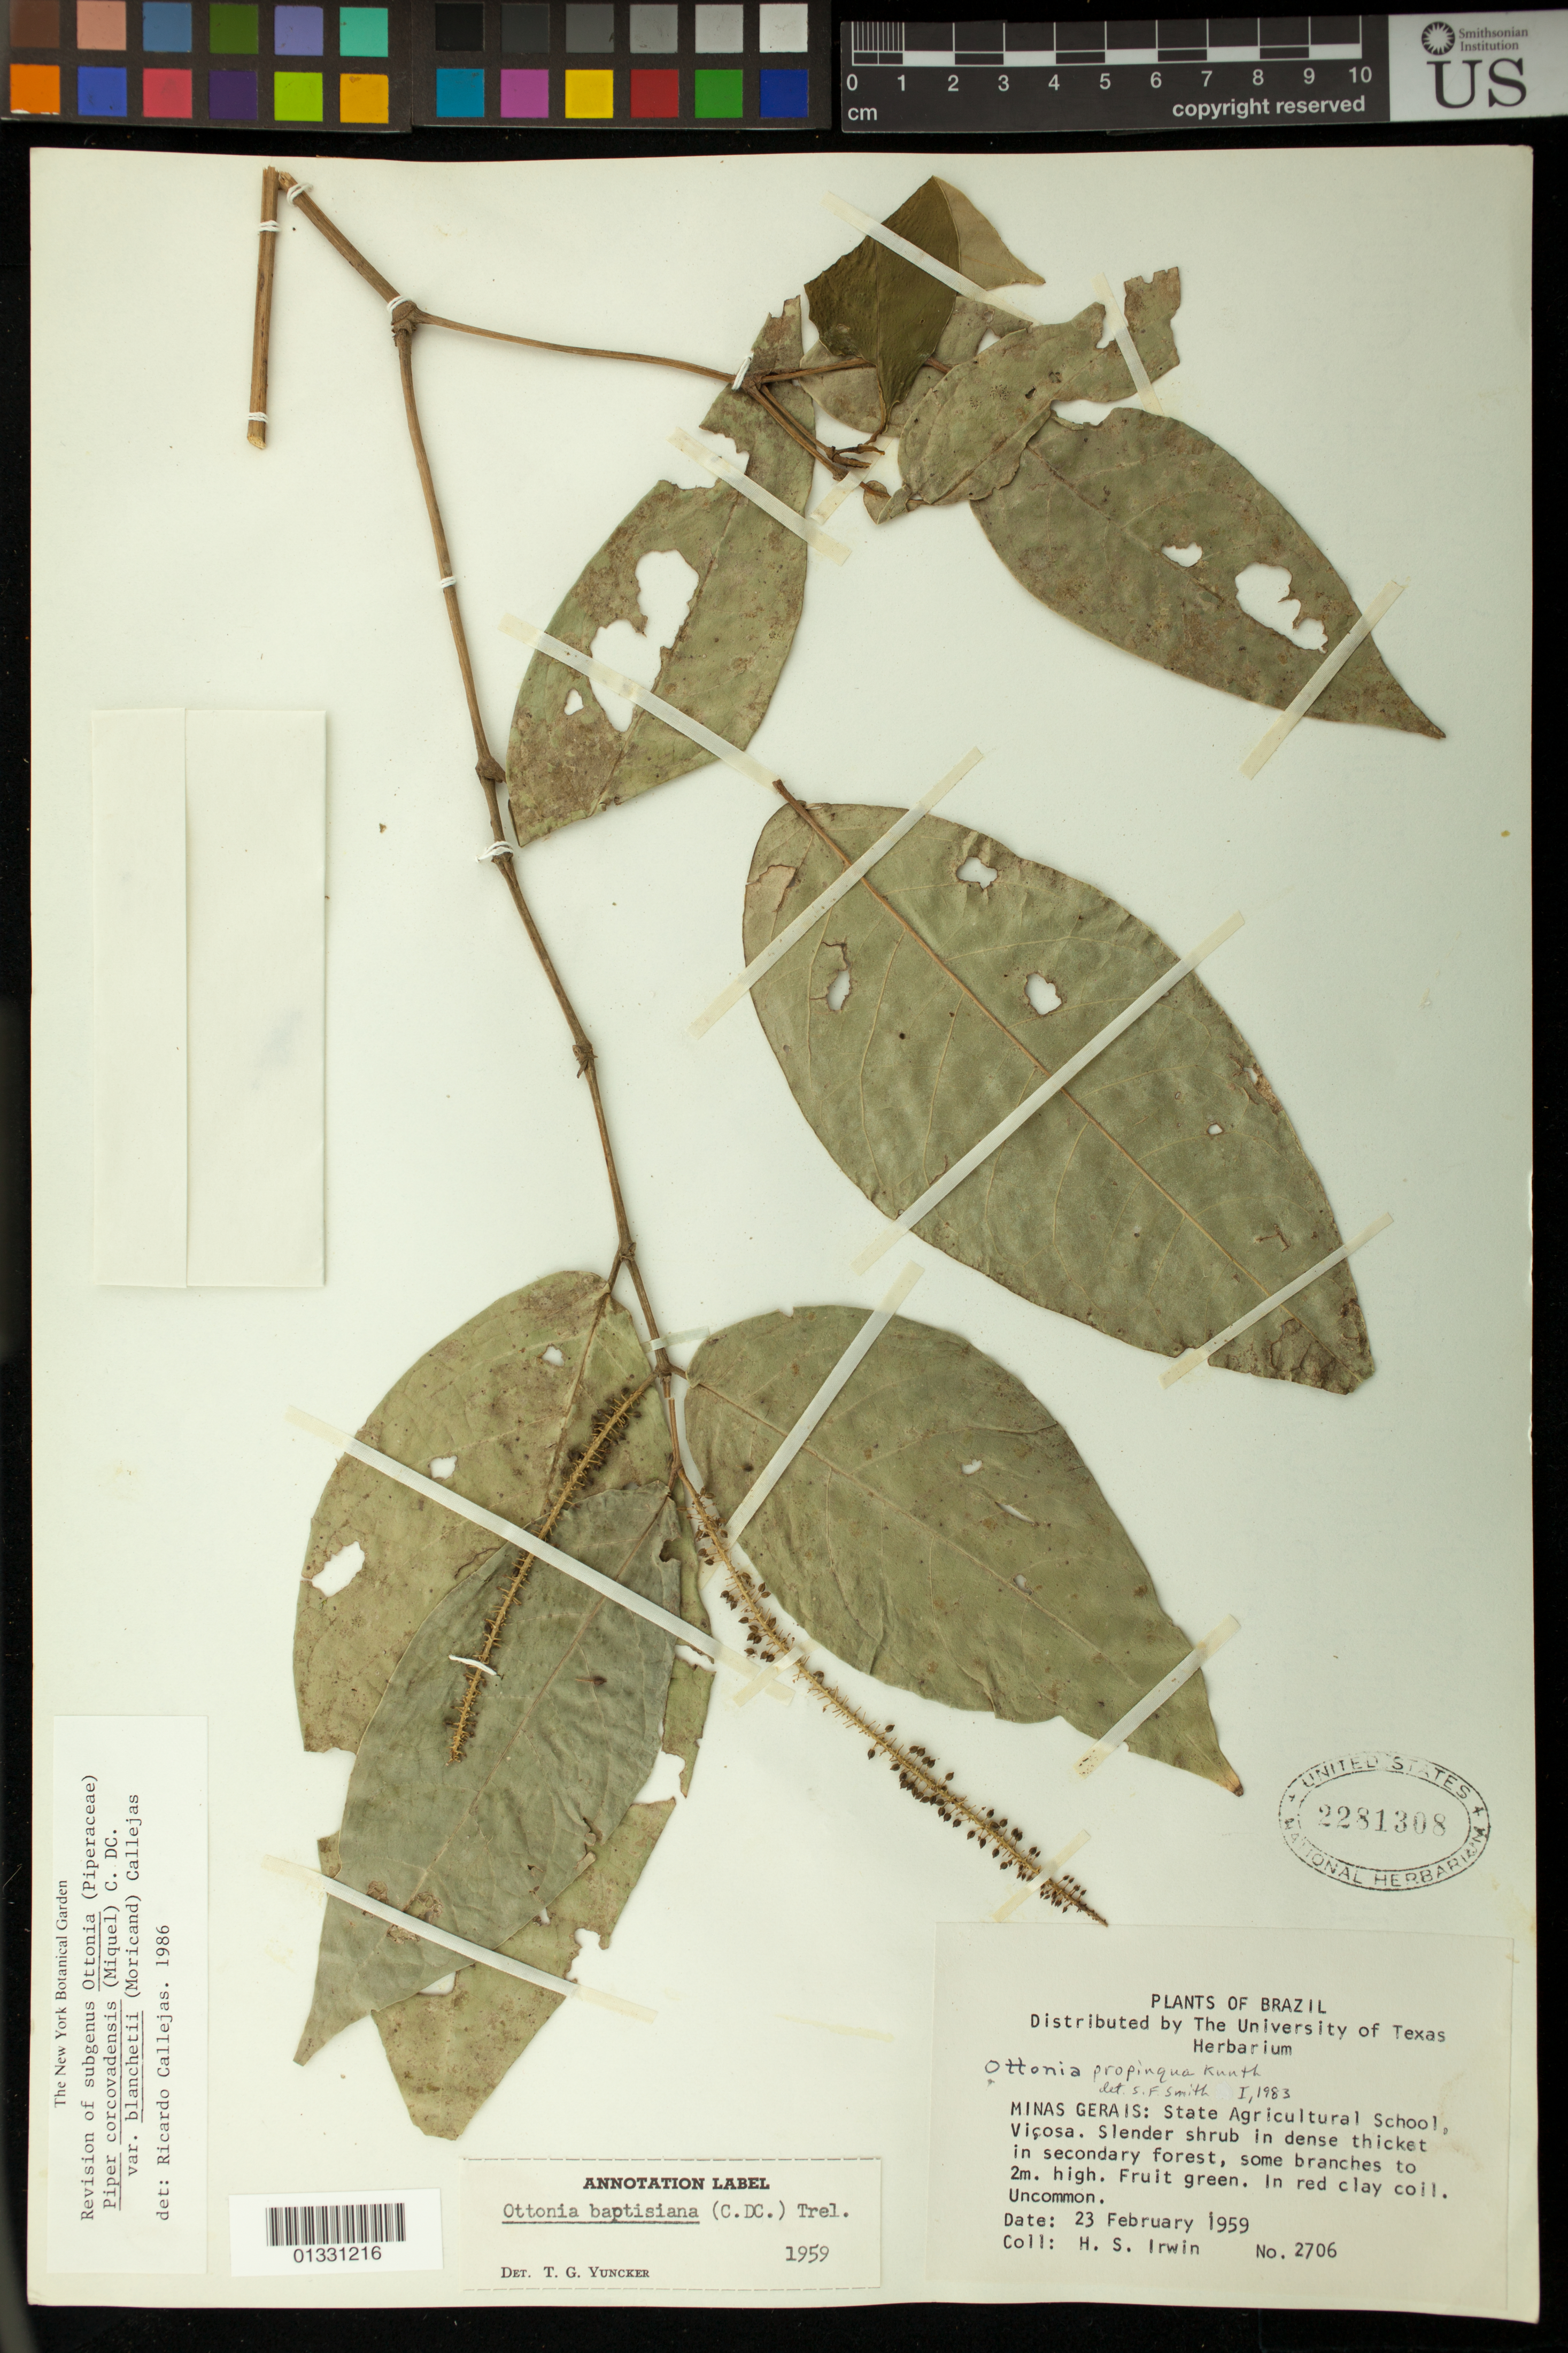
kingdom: Plantae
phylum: Tracheophyta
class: Magnoliopsida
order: Piperales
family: Piperaceae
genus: Piper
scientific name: Piper corcovadense var. blanchetii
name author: (Moricand) Callejas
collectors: H. Irwin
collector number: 2706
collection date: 1959-02-23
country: Brazil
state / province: Minas Gerais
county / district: Viçosa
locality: State Agricultural School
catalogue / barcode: US 2281308